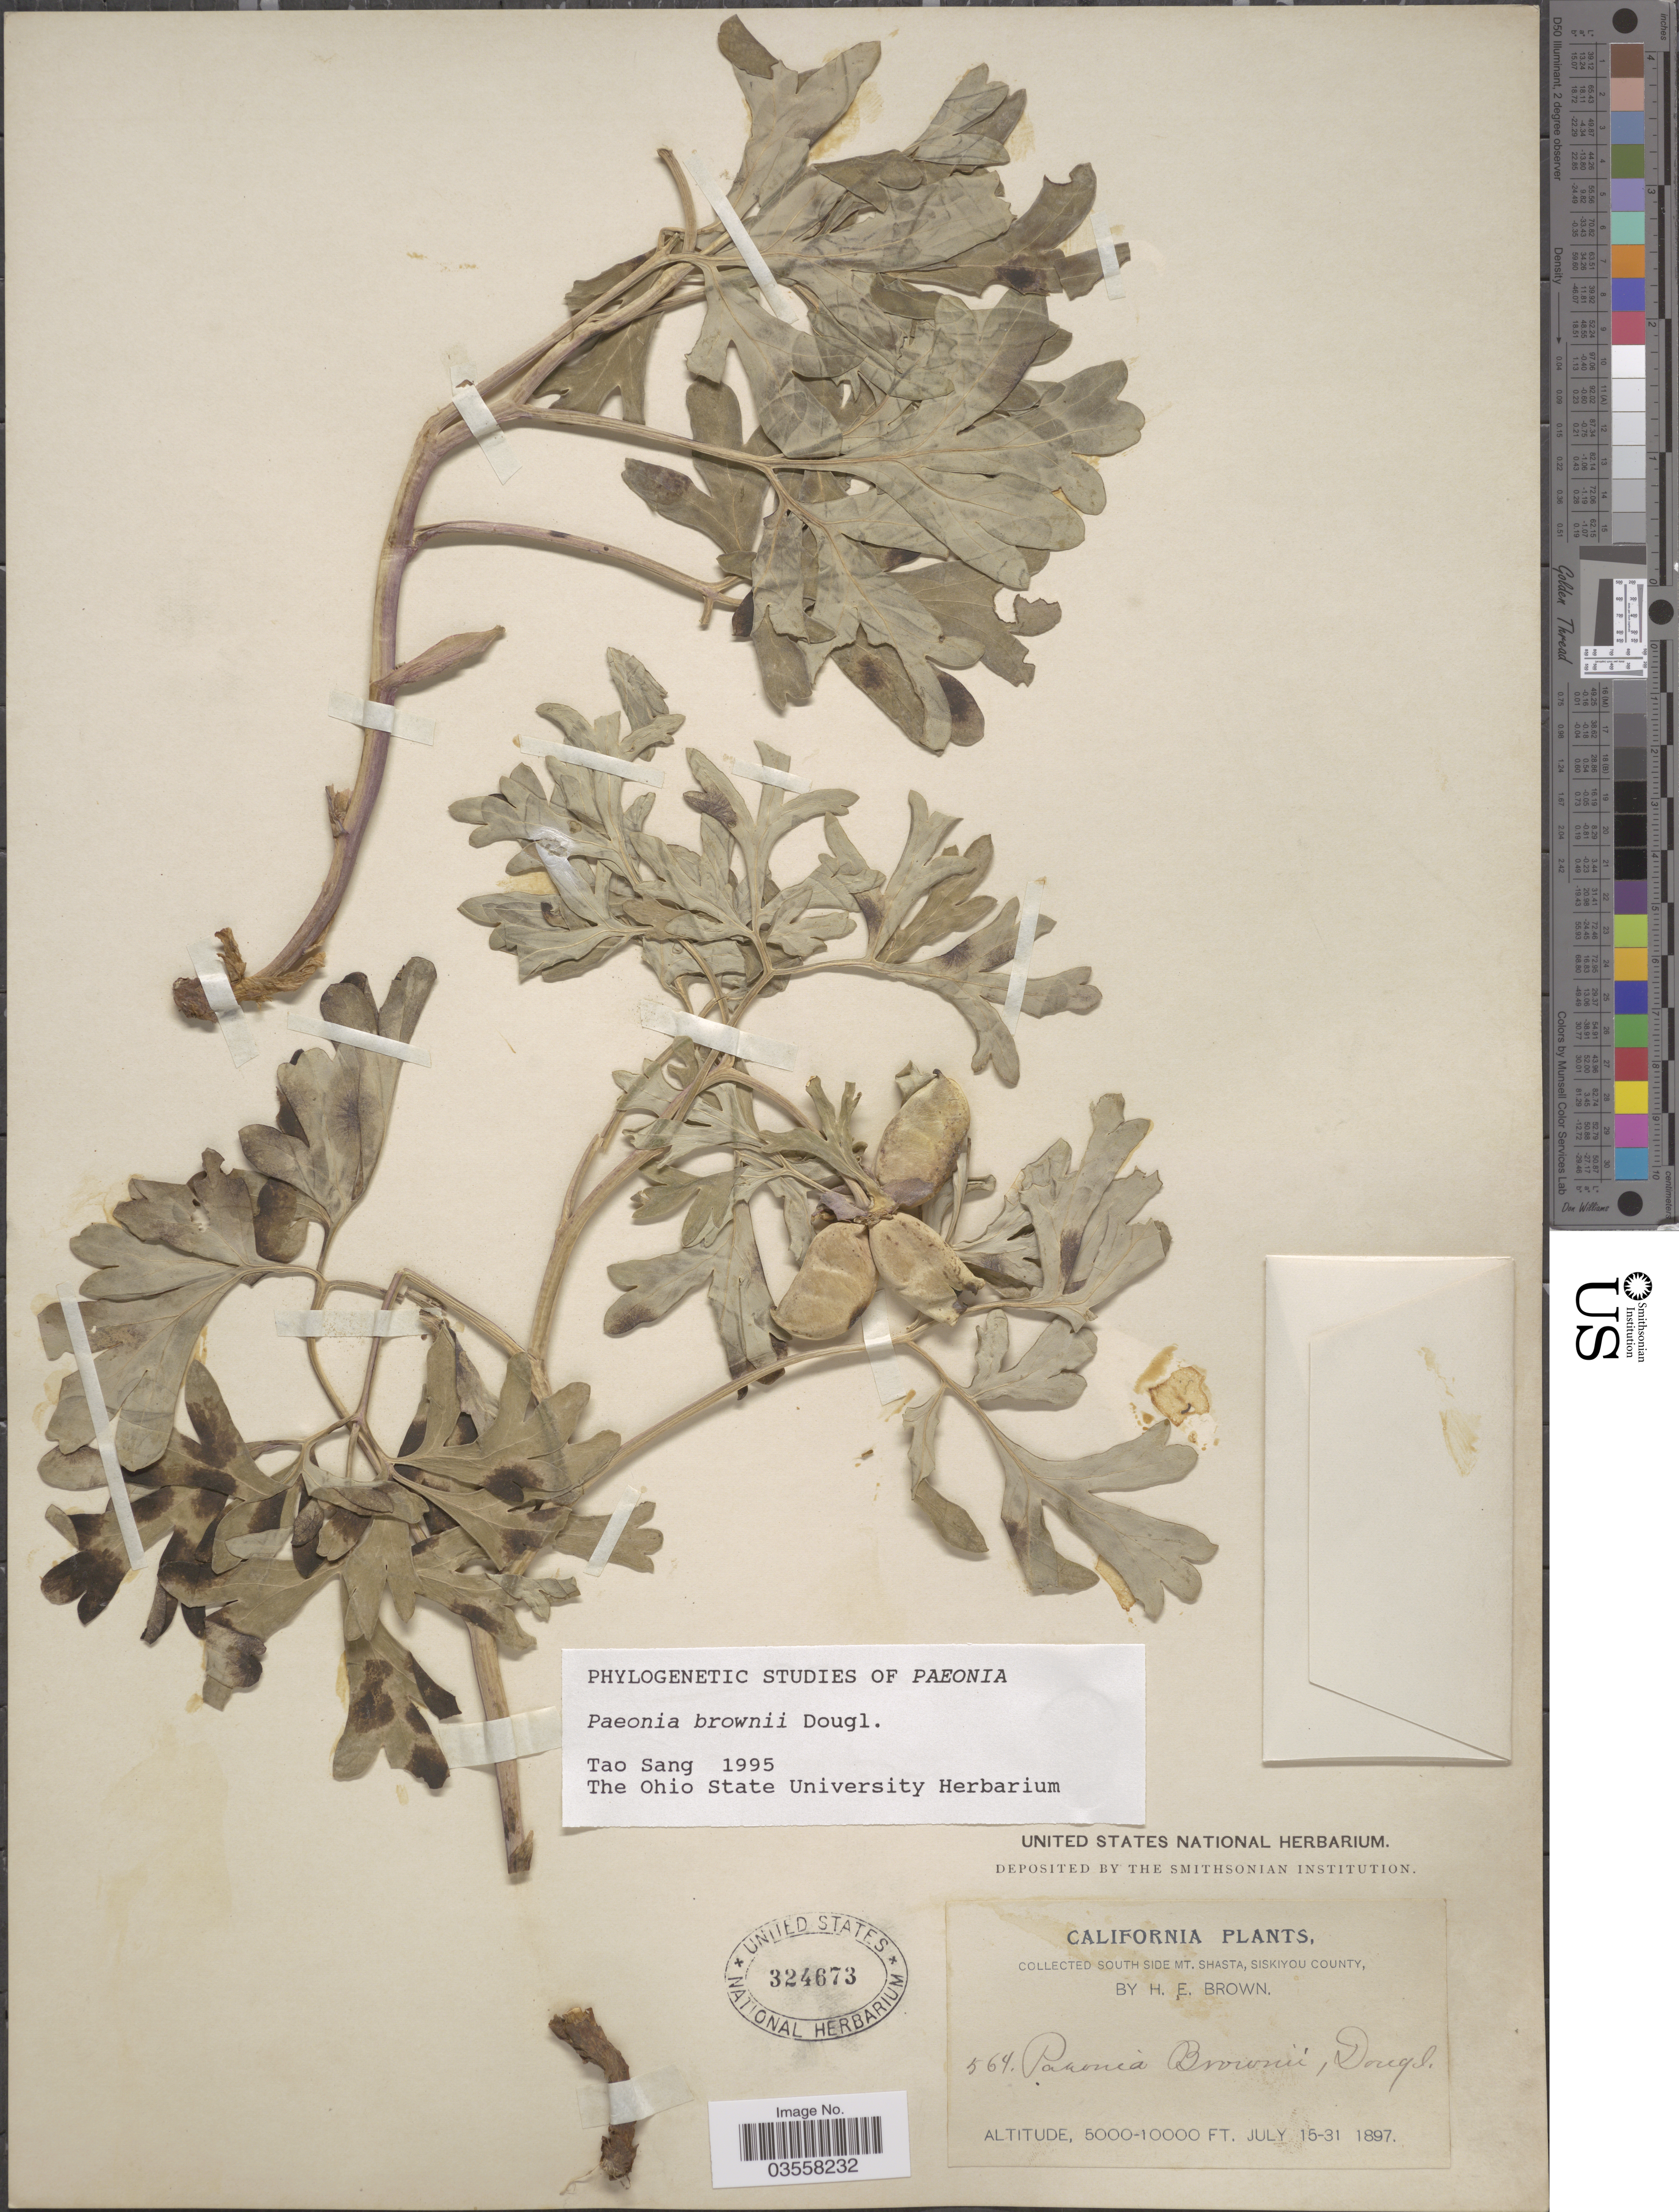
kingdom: Plantae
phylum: Tracheophyta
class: Magnoliopsida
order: Saxifragales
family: Paeoniaceae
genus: Paeonia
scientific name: Paeonia brownii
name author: Douglas ex Hook.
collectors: H. E. Brown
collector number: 564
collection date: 1897-07-15/1897-07-31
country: United States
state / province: California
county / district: Siskiyou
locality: South side Mt. Shasta, Siskiyou County.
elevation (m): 1524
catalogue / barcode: US 324673